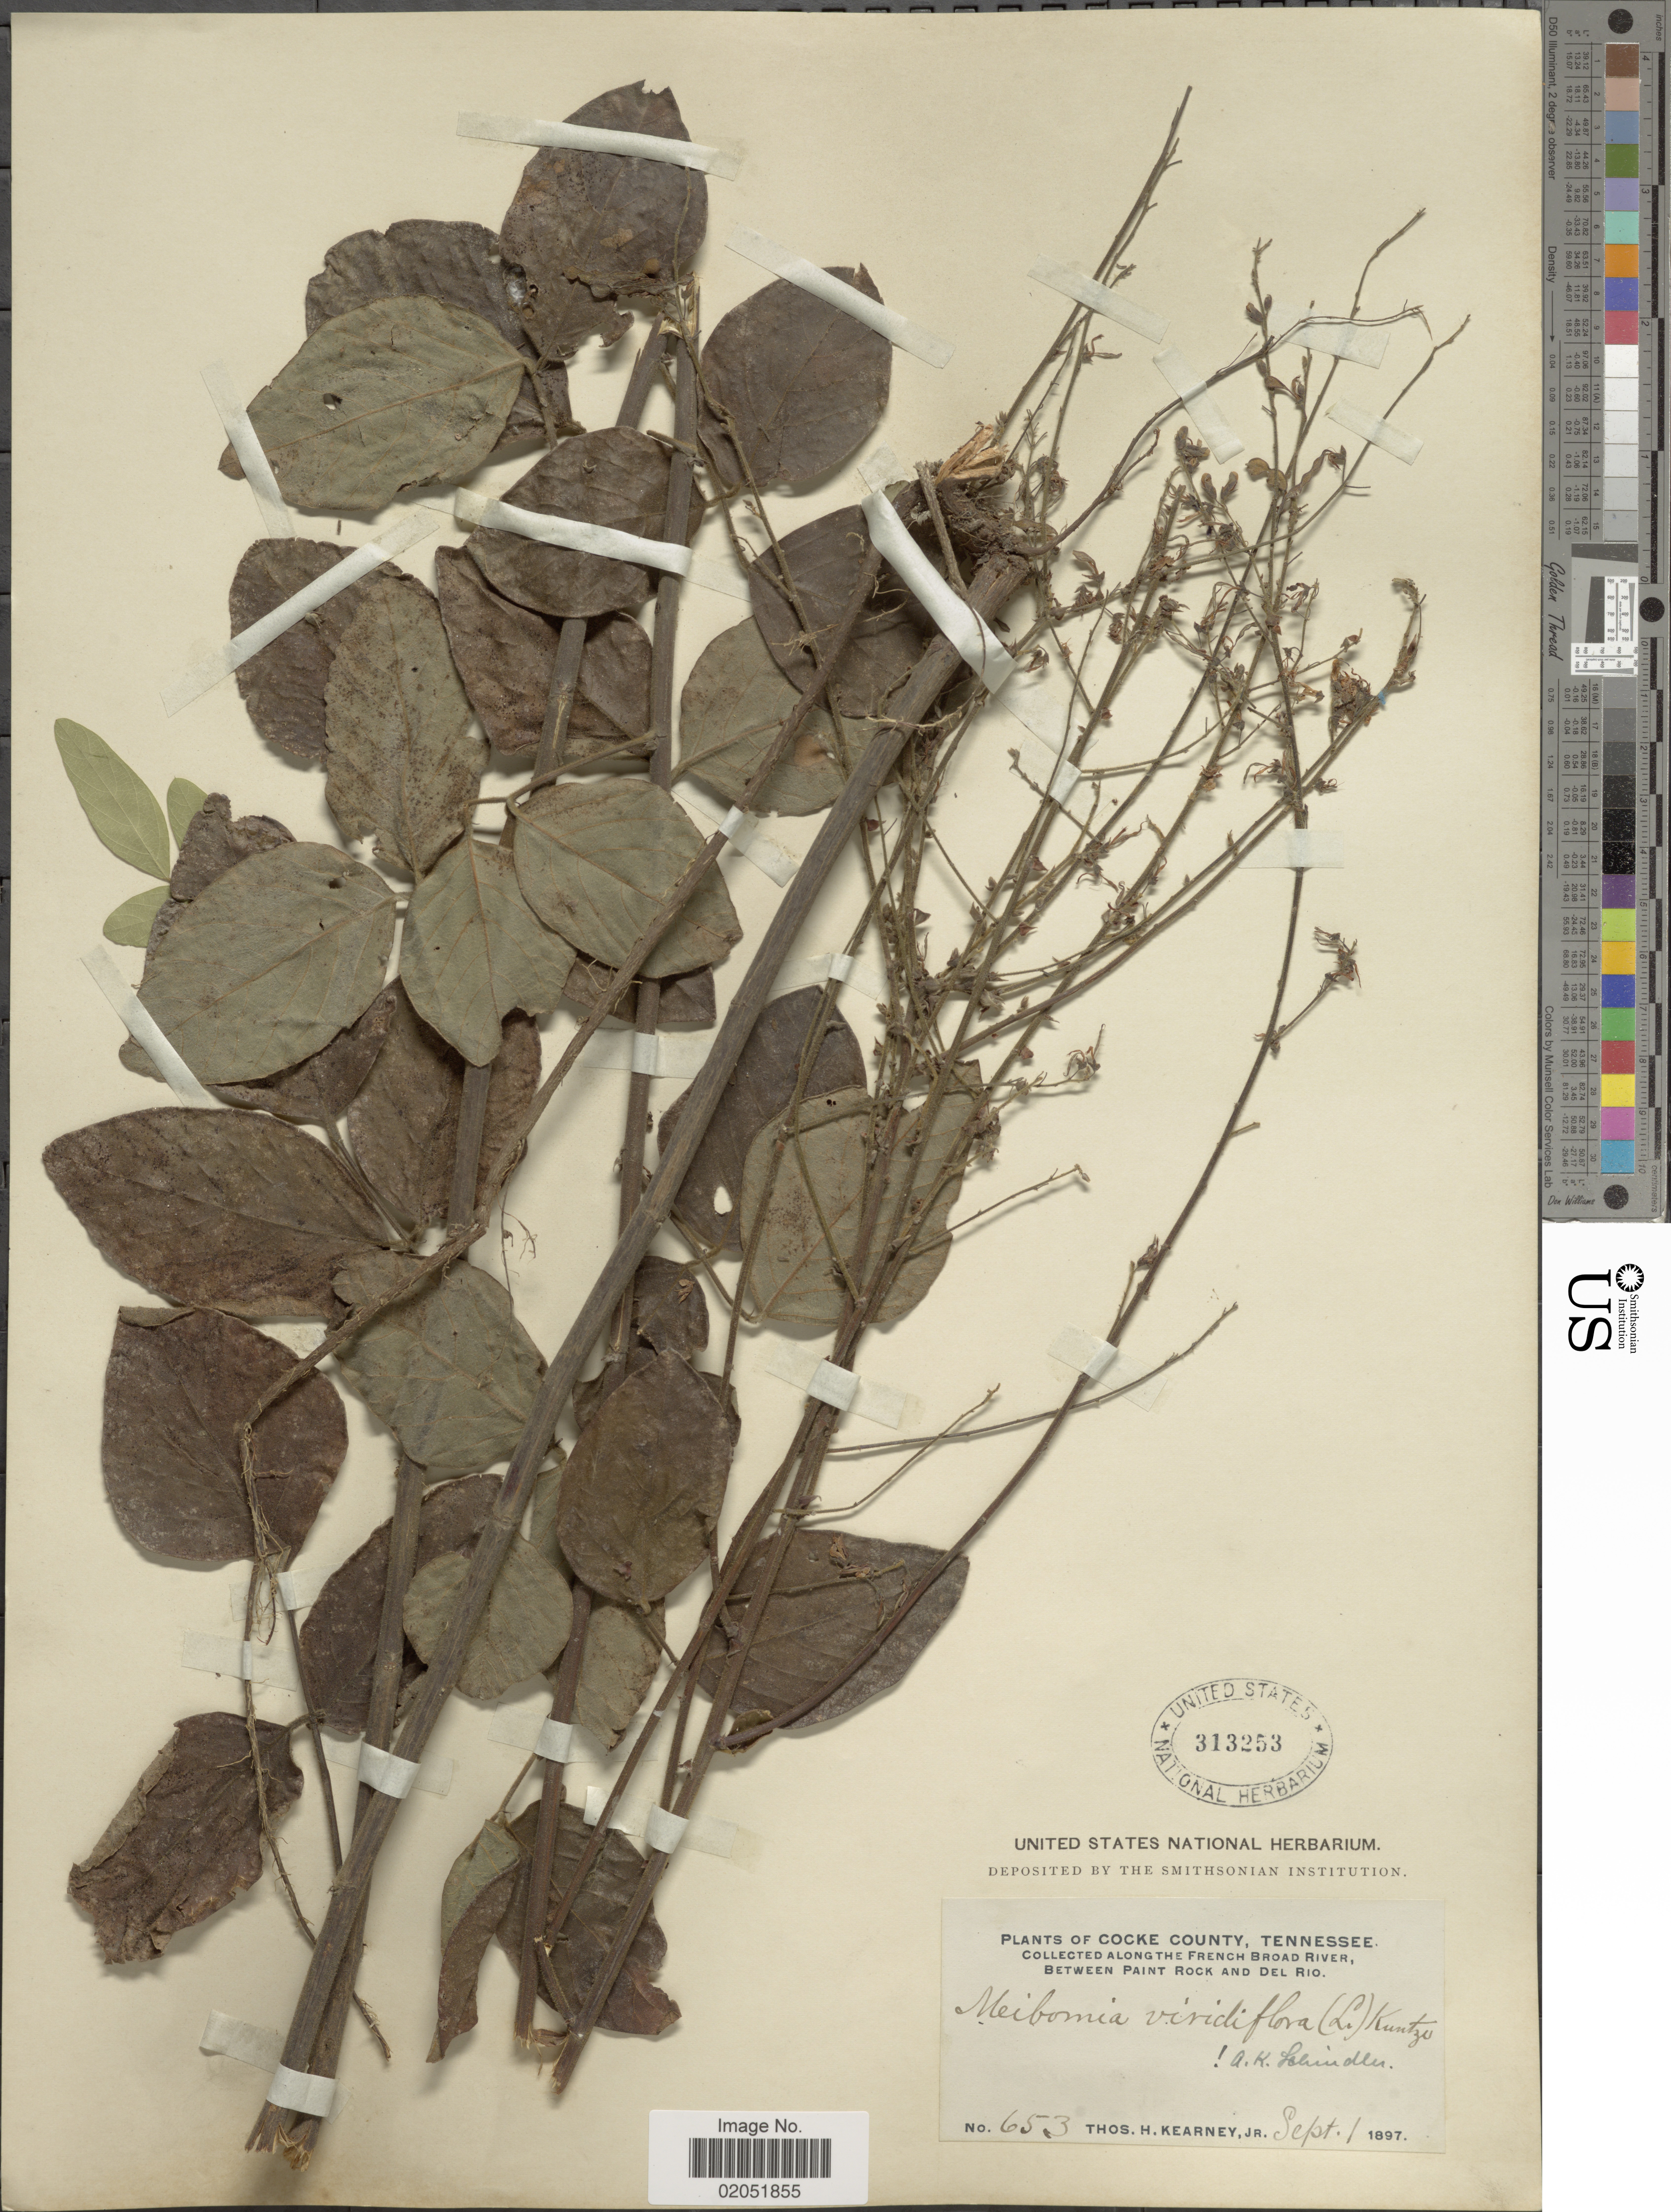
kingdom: Plantae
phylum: Tracheophyta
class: Magnoliopsida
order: Fabales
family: Fabaceae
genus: Desmodium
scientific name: Desmodium viridiflorum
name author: (L.) DC.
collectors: T. H. Kearney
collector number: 653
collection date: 1897-09-01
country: United States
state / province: Tennessee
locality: Cocke County, Tennessee, Along the French Broad River, Between Paint Rock and Del Rio.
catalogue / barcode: US 313253